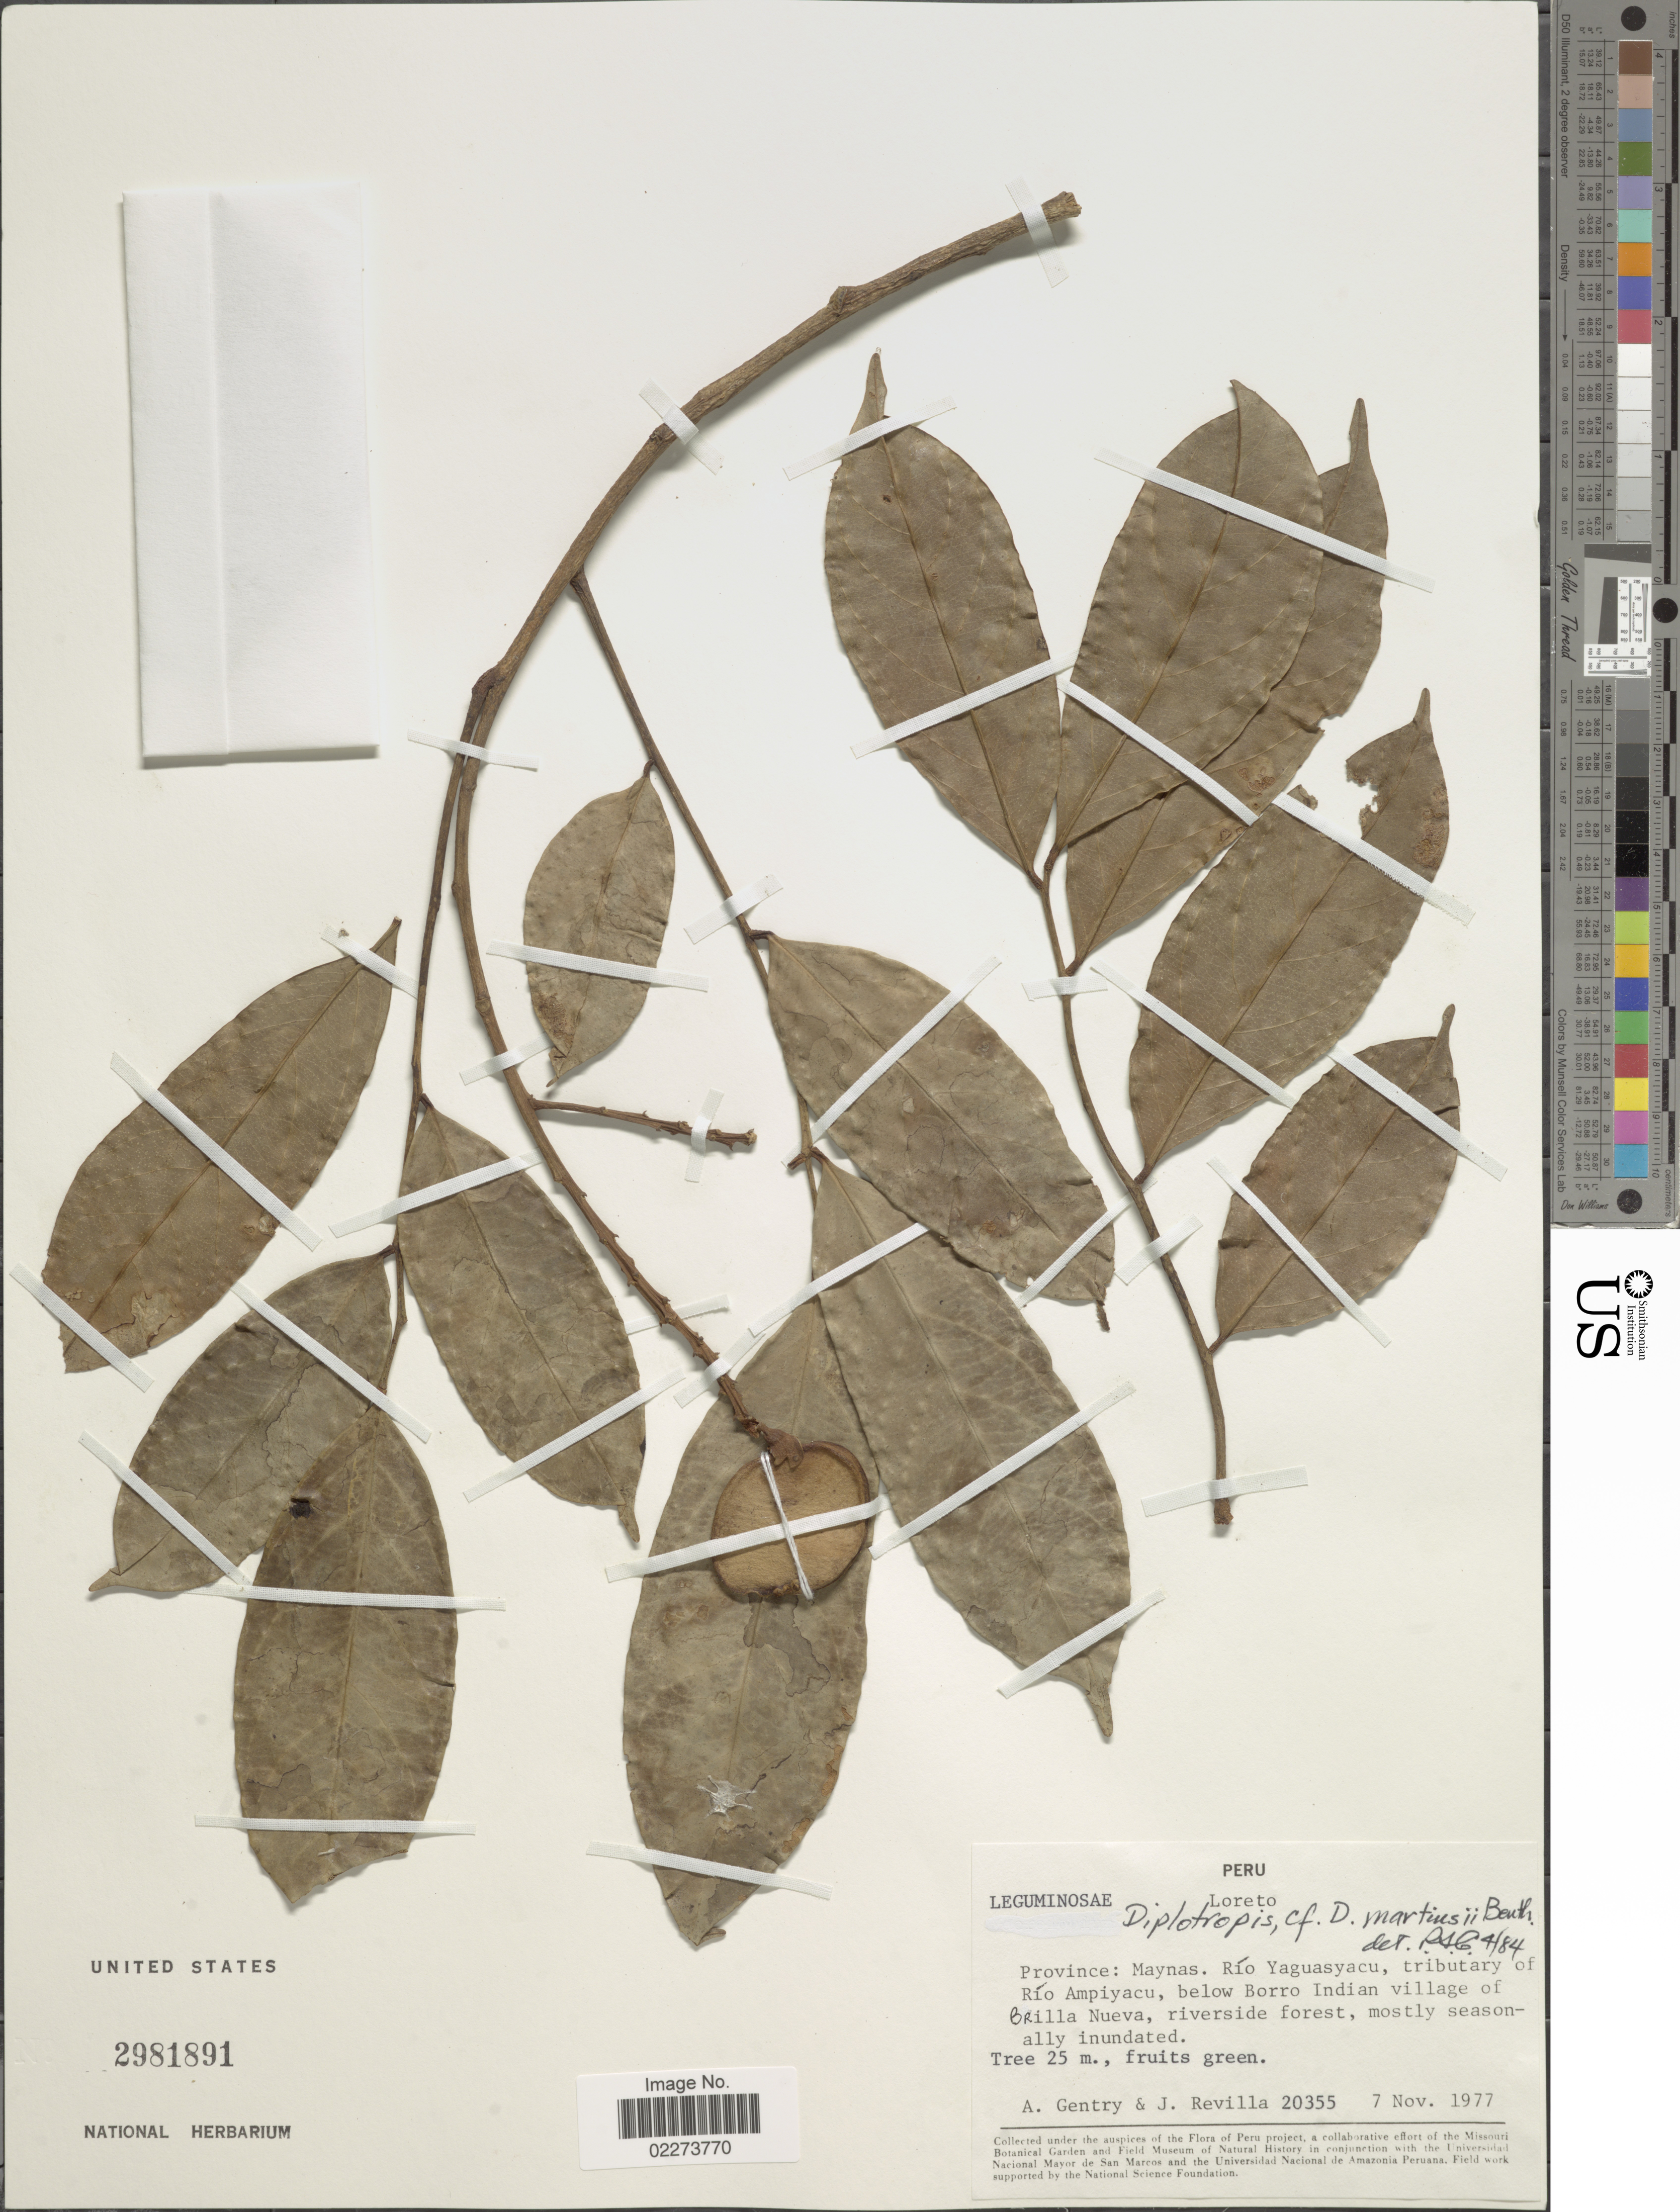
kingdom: Plantae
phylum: Tracheophyta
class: Magnoliopsida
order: Fabales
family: Fabaceae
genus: Diplotropis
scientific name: Diplotropis martiusii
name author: Benth.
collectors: A. H. Gentry & J. Revilla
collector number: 20355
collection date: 1977-11-07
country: Peru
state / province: Loreto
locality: Loreto, Province: Maynas, R0io Yaguasyacu, tributary of Rio Ampiyacu, below Borro Indian village of Brilla Nueva, riverside forest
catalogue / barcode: US 2981891